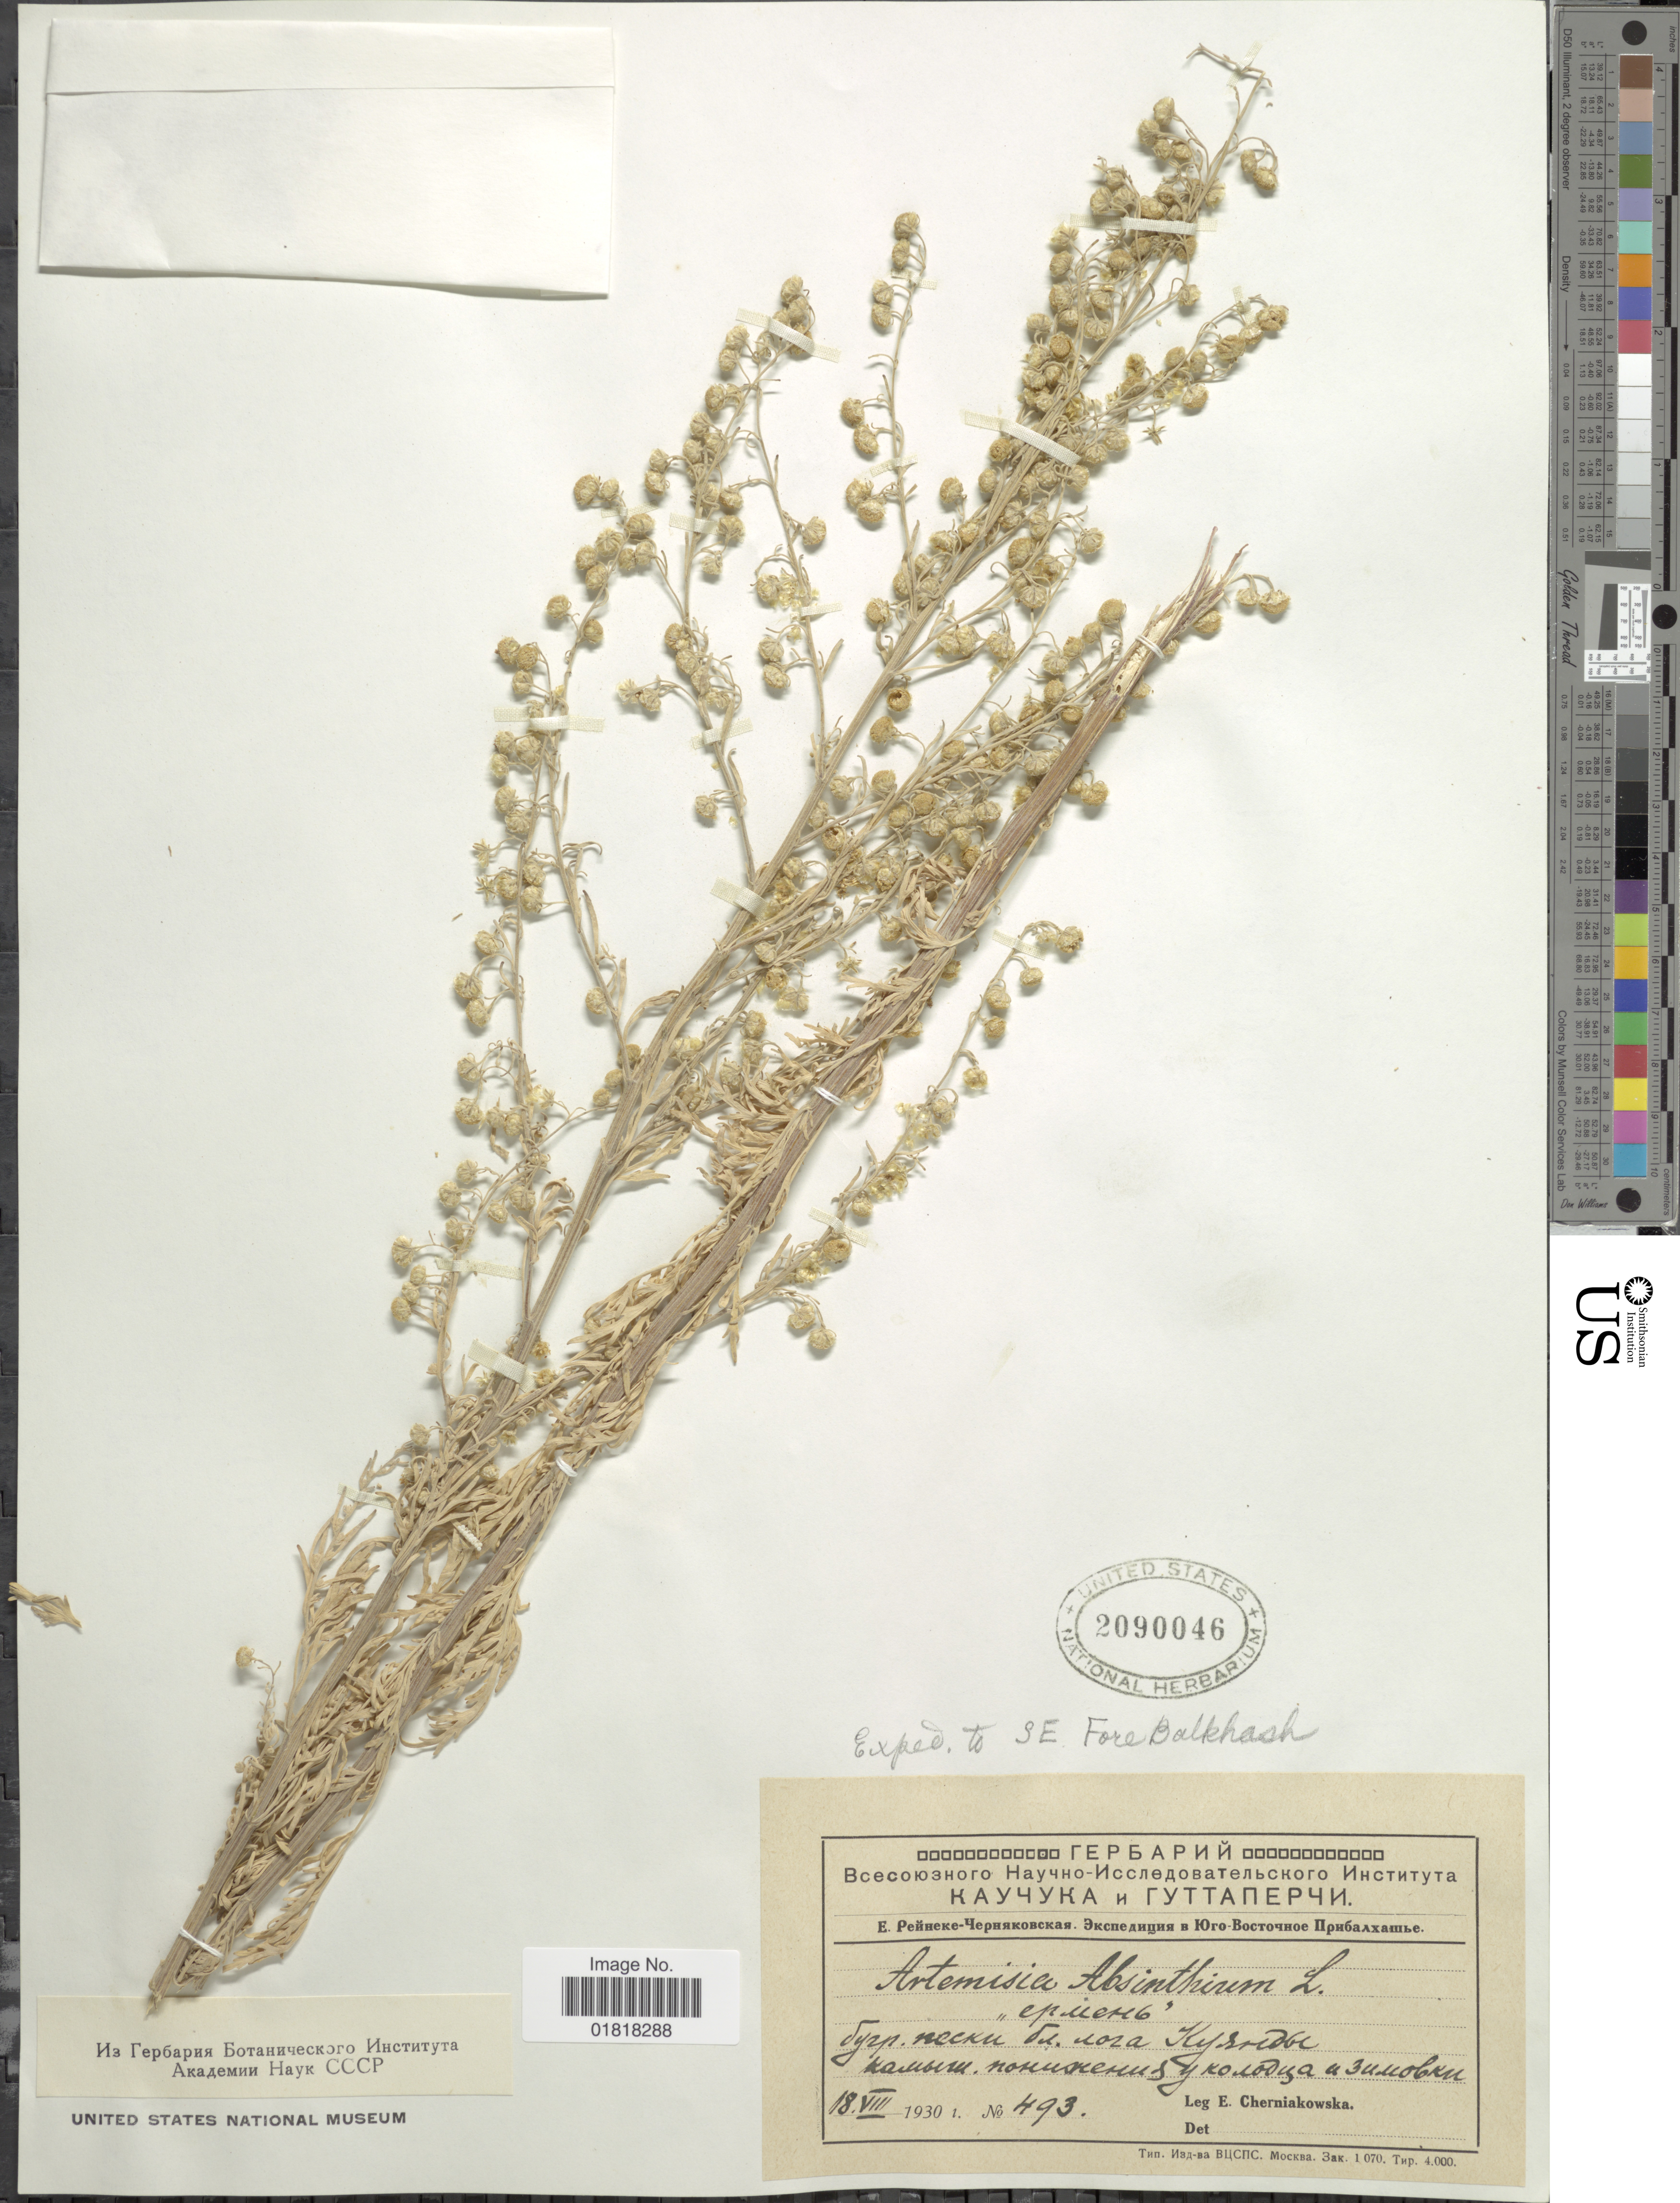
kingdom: Plantae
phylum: Tracheophyta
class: Magnoliopsida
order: Asterales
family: Asteraceae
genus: Artemisia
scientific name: Artemisia absinthium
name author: L.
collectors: E. Cherniakowska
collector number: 493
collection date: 1930-08-18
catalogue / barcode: US 2090046